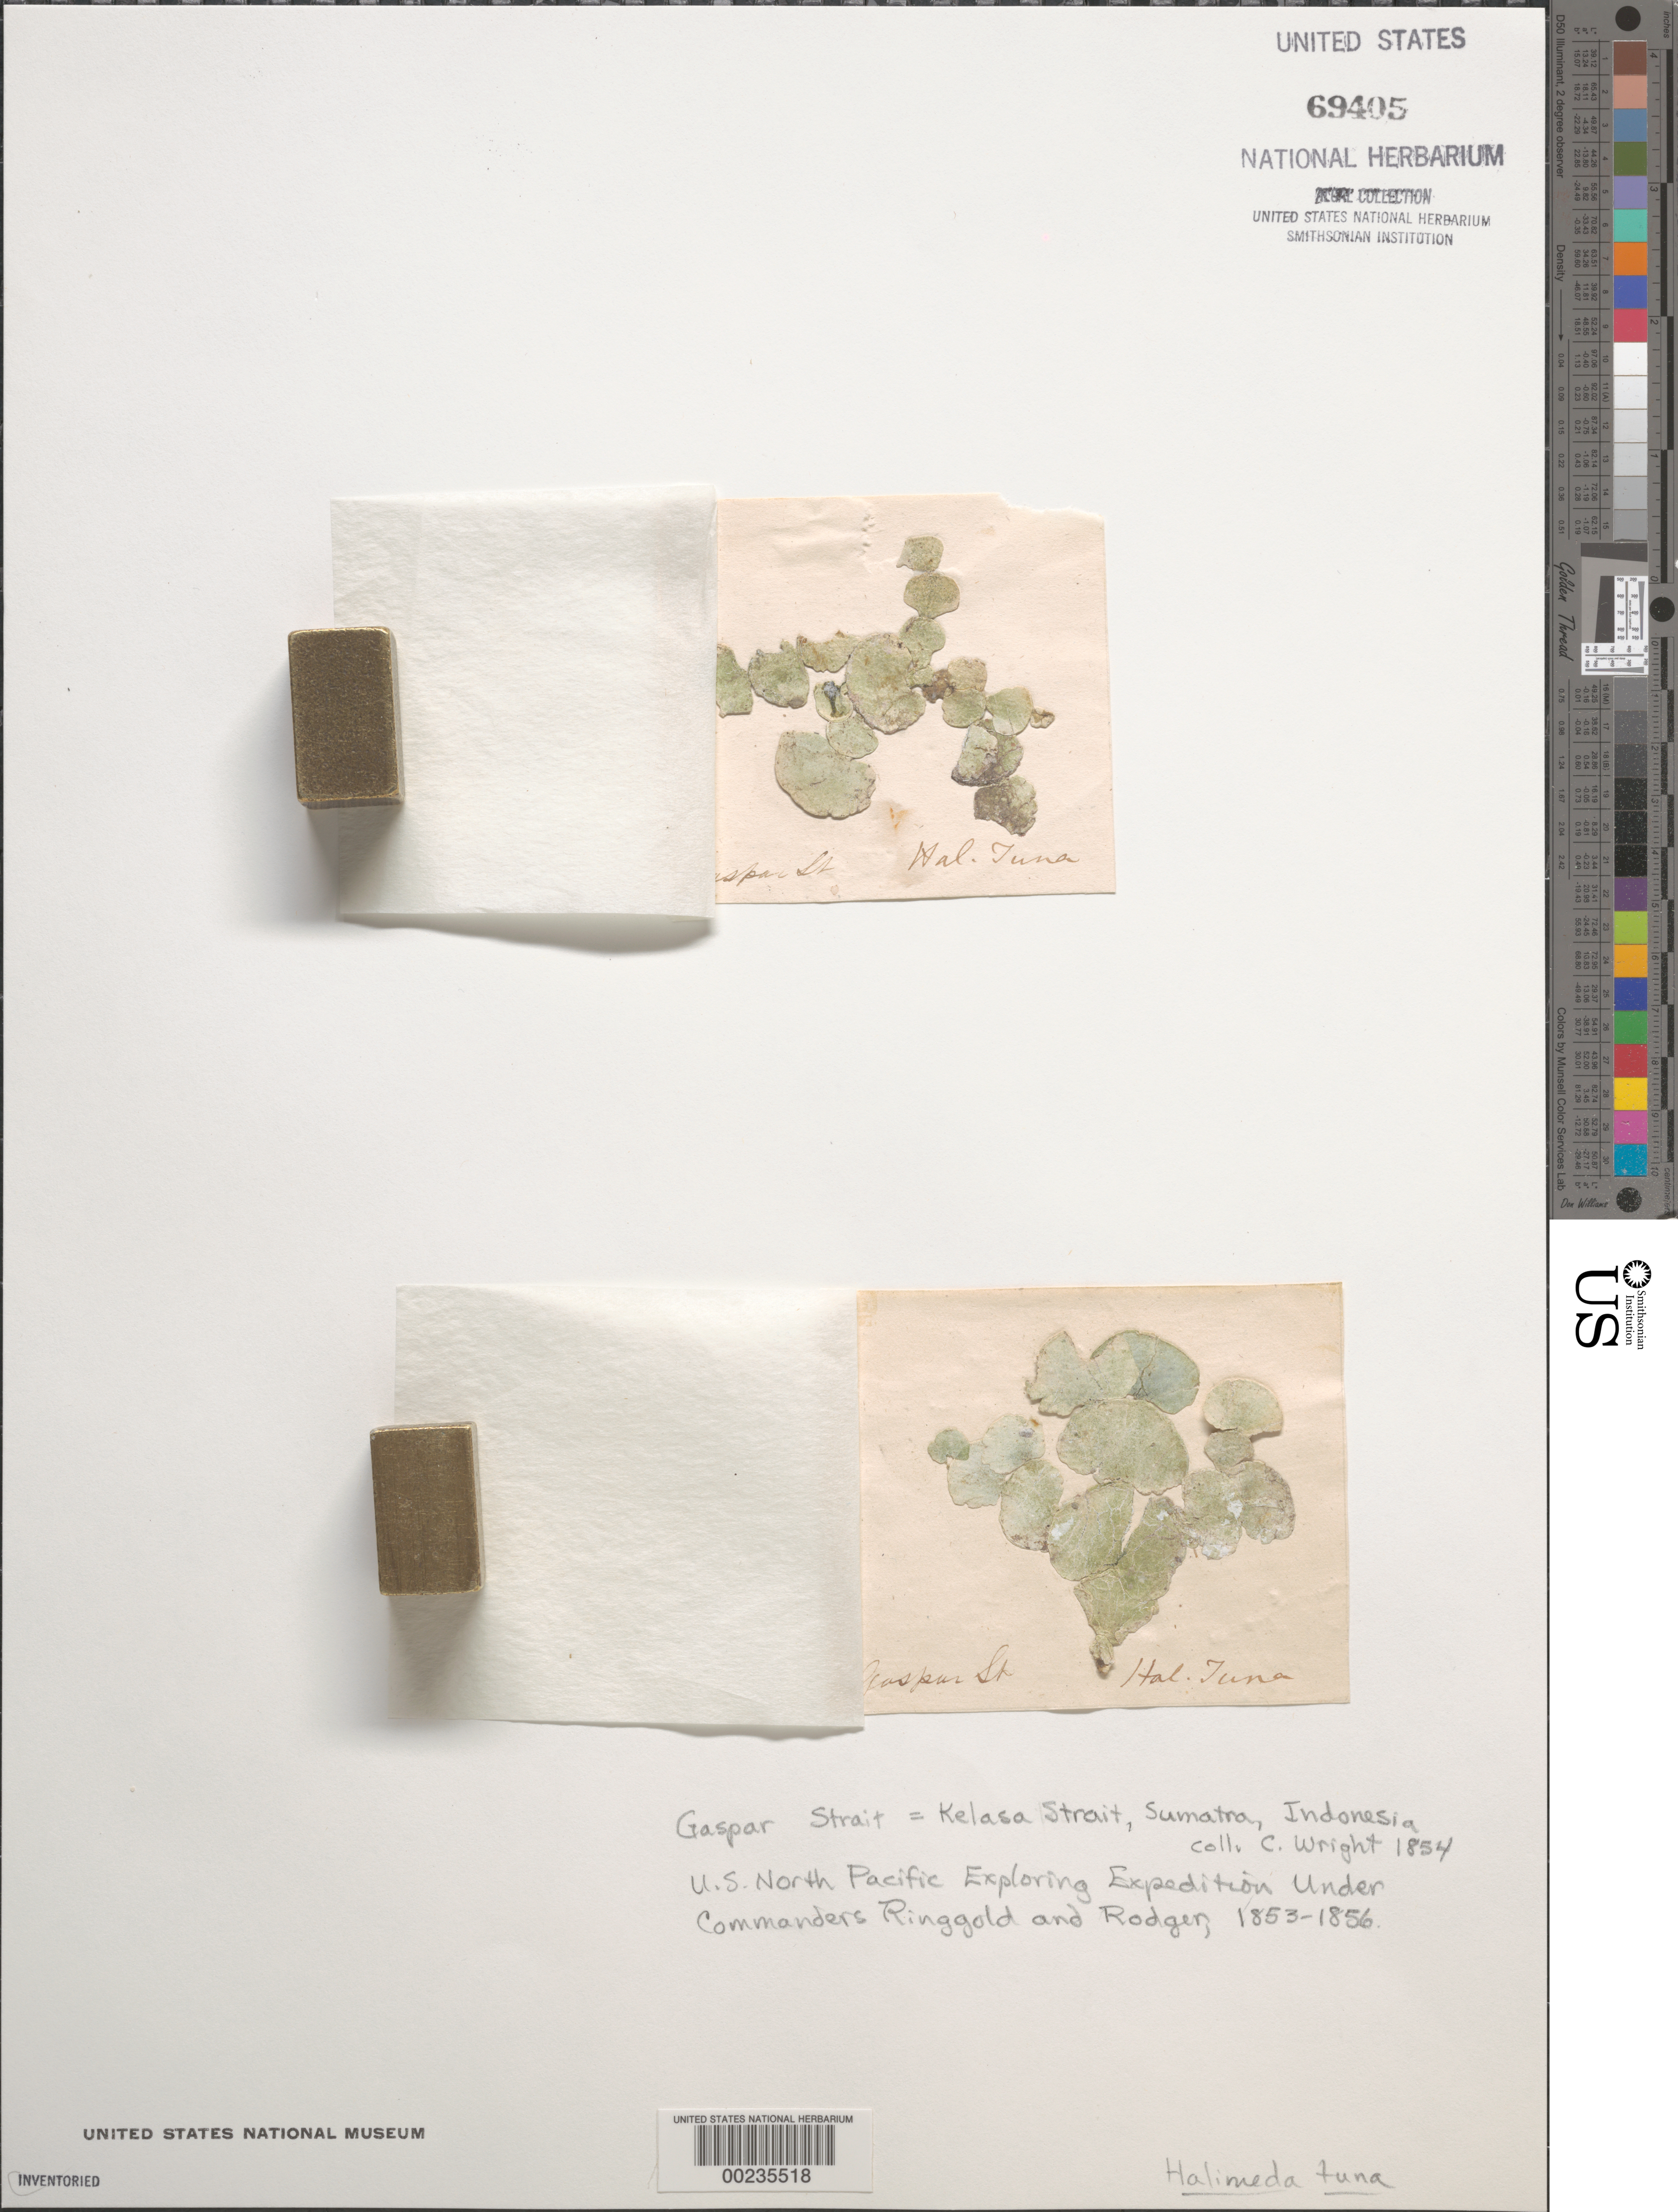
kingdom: Plantae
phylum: Chlorophyta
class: Ulvophyceae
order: Bryopsidales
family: Halimedaceae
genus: Halimeda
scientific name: Halimeda tuna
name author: (J. Ellis & Sol.) J.V.Lamouroux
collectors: C. Wright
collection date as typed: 1854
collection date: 1854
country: Indonesia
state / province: Sumatra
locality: Kelasa strait (gaspar strait)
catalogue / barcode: US 69405